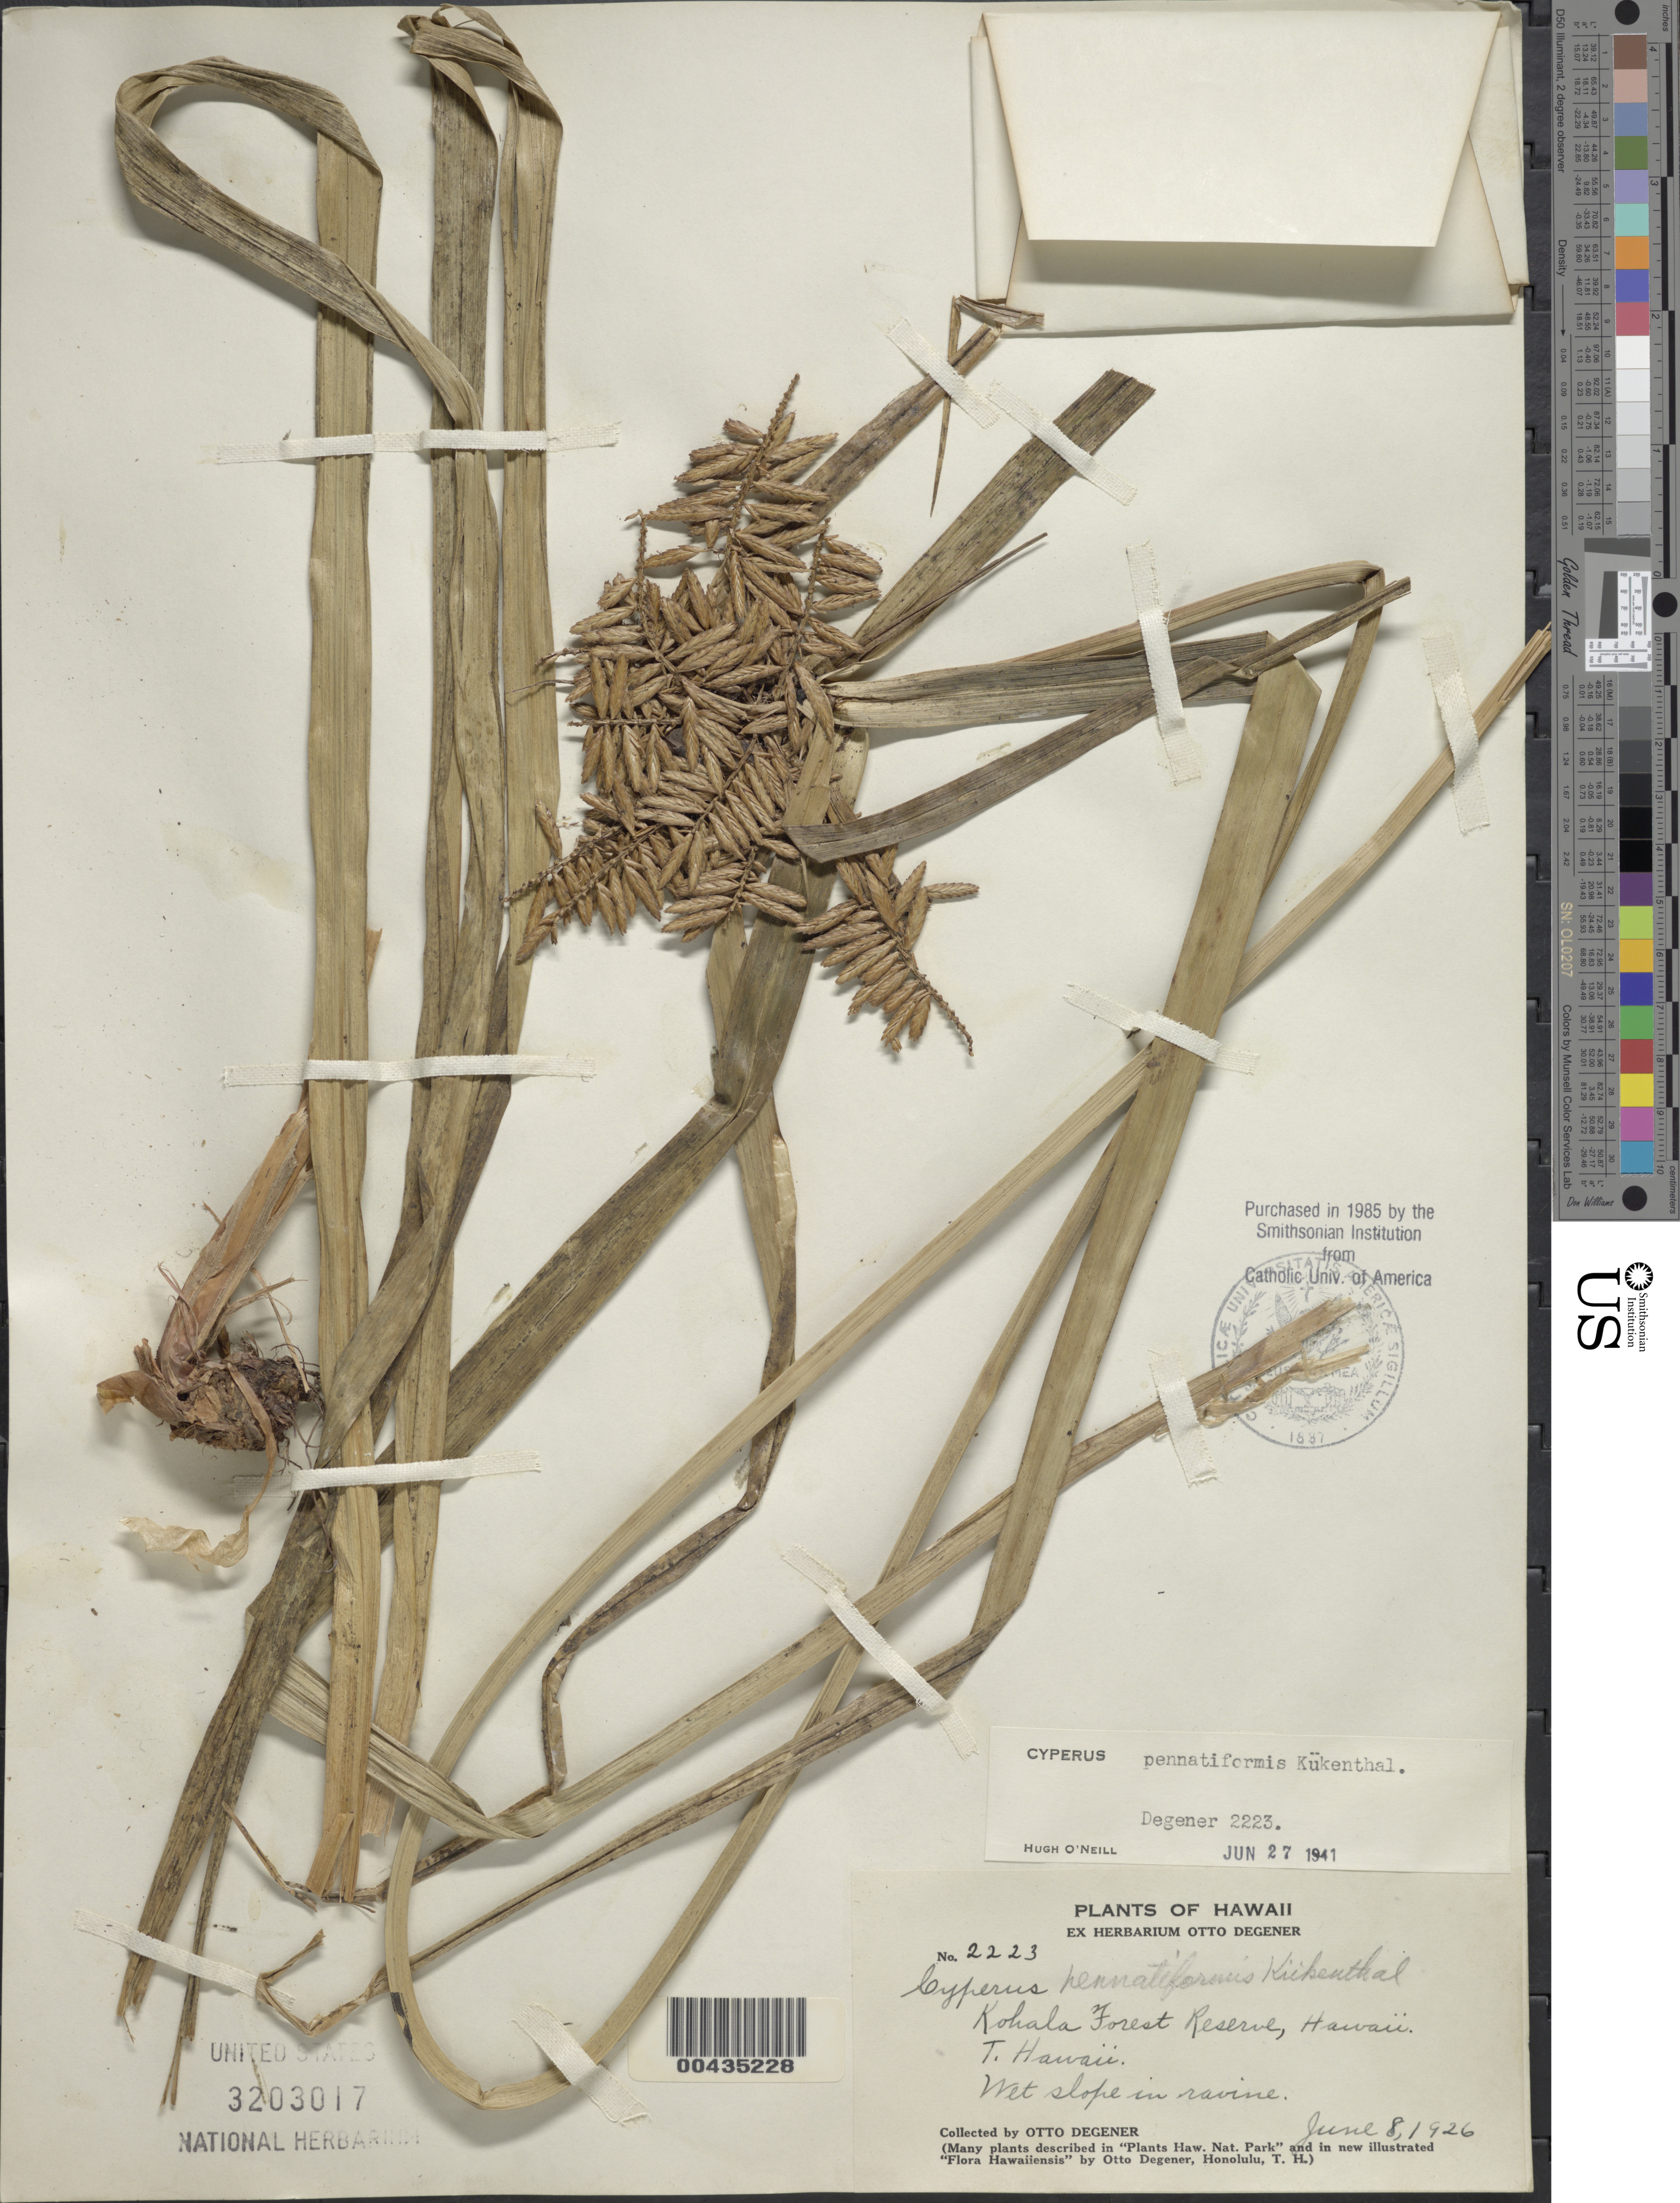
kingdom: Plantae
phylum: Tracheophyta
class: Liliopsida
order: Poales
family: Cyperaceae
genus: Cyperus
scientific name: Cyperus pennatiformis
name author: Kük.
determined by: O'Neill, Hugh T.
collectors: O. Degener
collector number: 2223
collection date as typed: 8 Jun 1926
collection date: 1926-06-08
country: United States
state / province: Hawaii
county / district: Hawaii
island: Hawaii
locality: Kohala Forest Reserve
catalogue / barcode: US 3203017